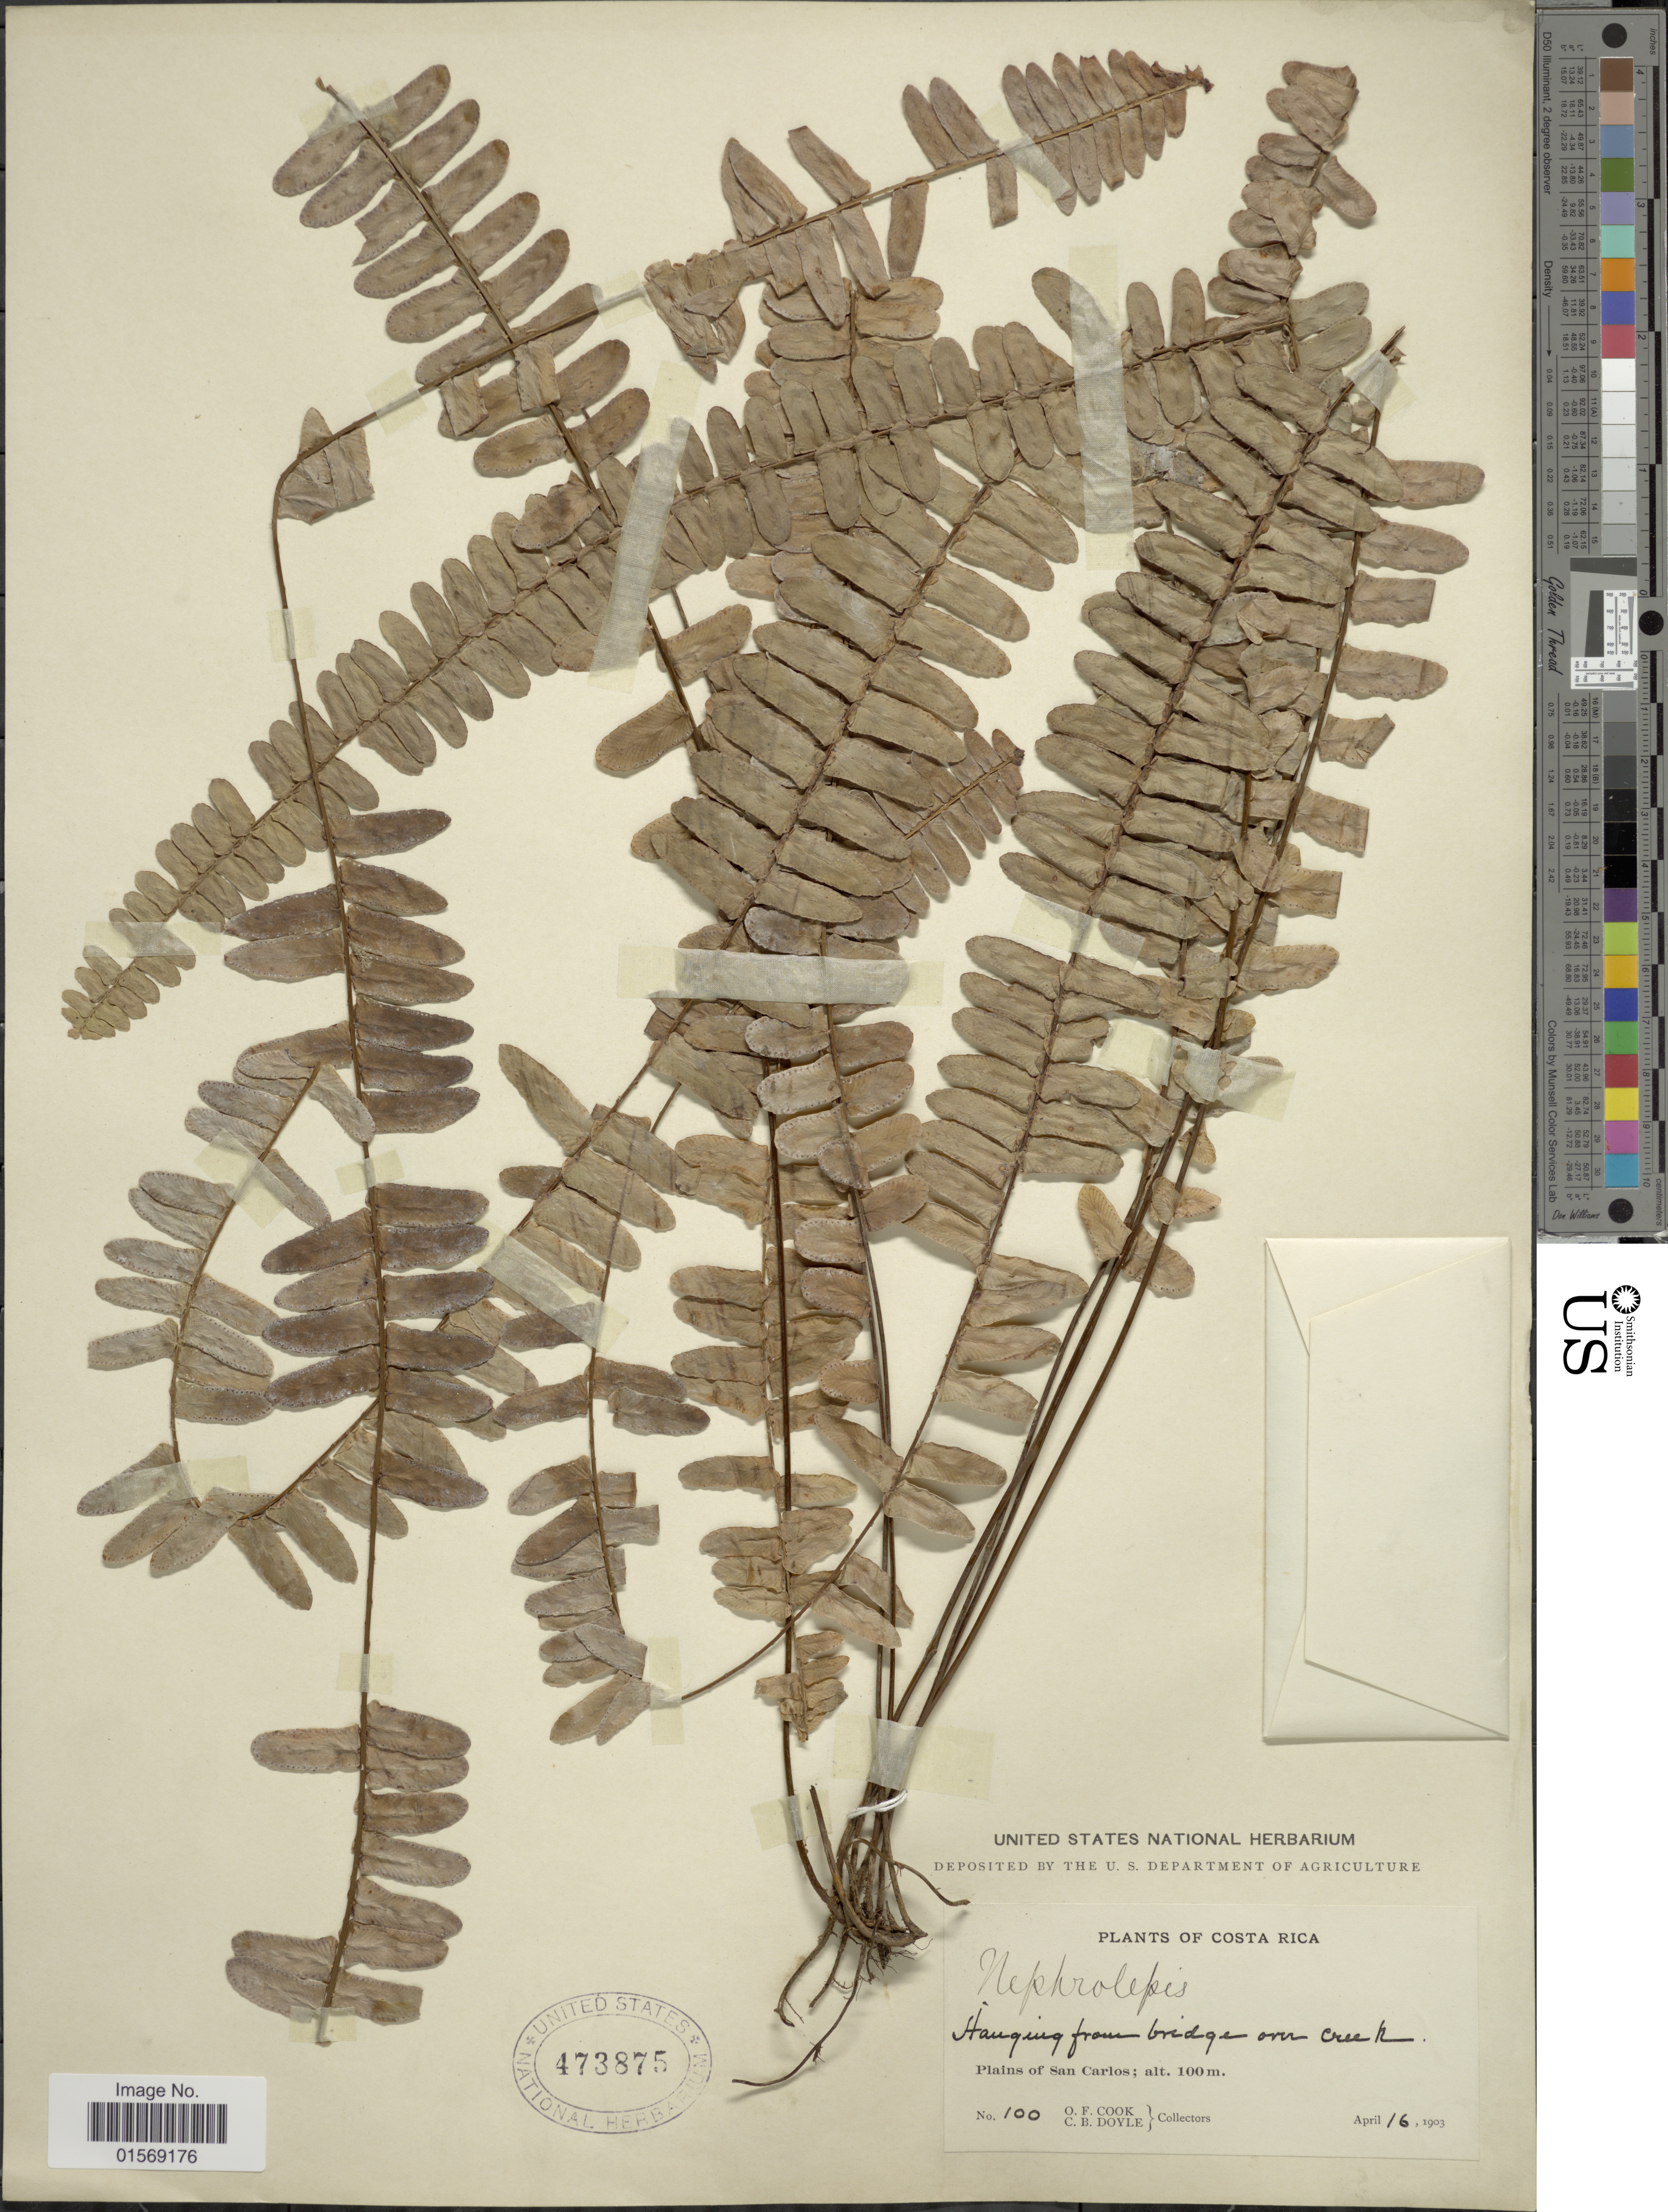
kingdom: Plantae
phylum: Tracheophyta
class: Polypodiopsida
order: Polypodiales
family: Nephrolepidaceae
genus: Nephrolepis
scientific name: Nephrolepis pendula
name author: (Raddi) J. Sm.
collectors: O. F. Cook & C. Doyle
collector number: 100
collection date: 1903-04-16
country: Costa Rica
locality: Costa Rica, Plains of San Carlos.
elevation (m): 100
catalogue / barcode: US 473875